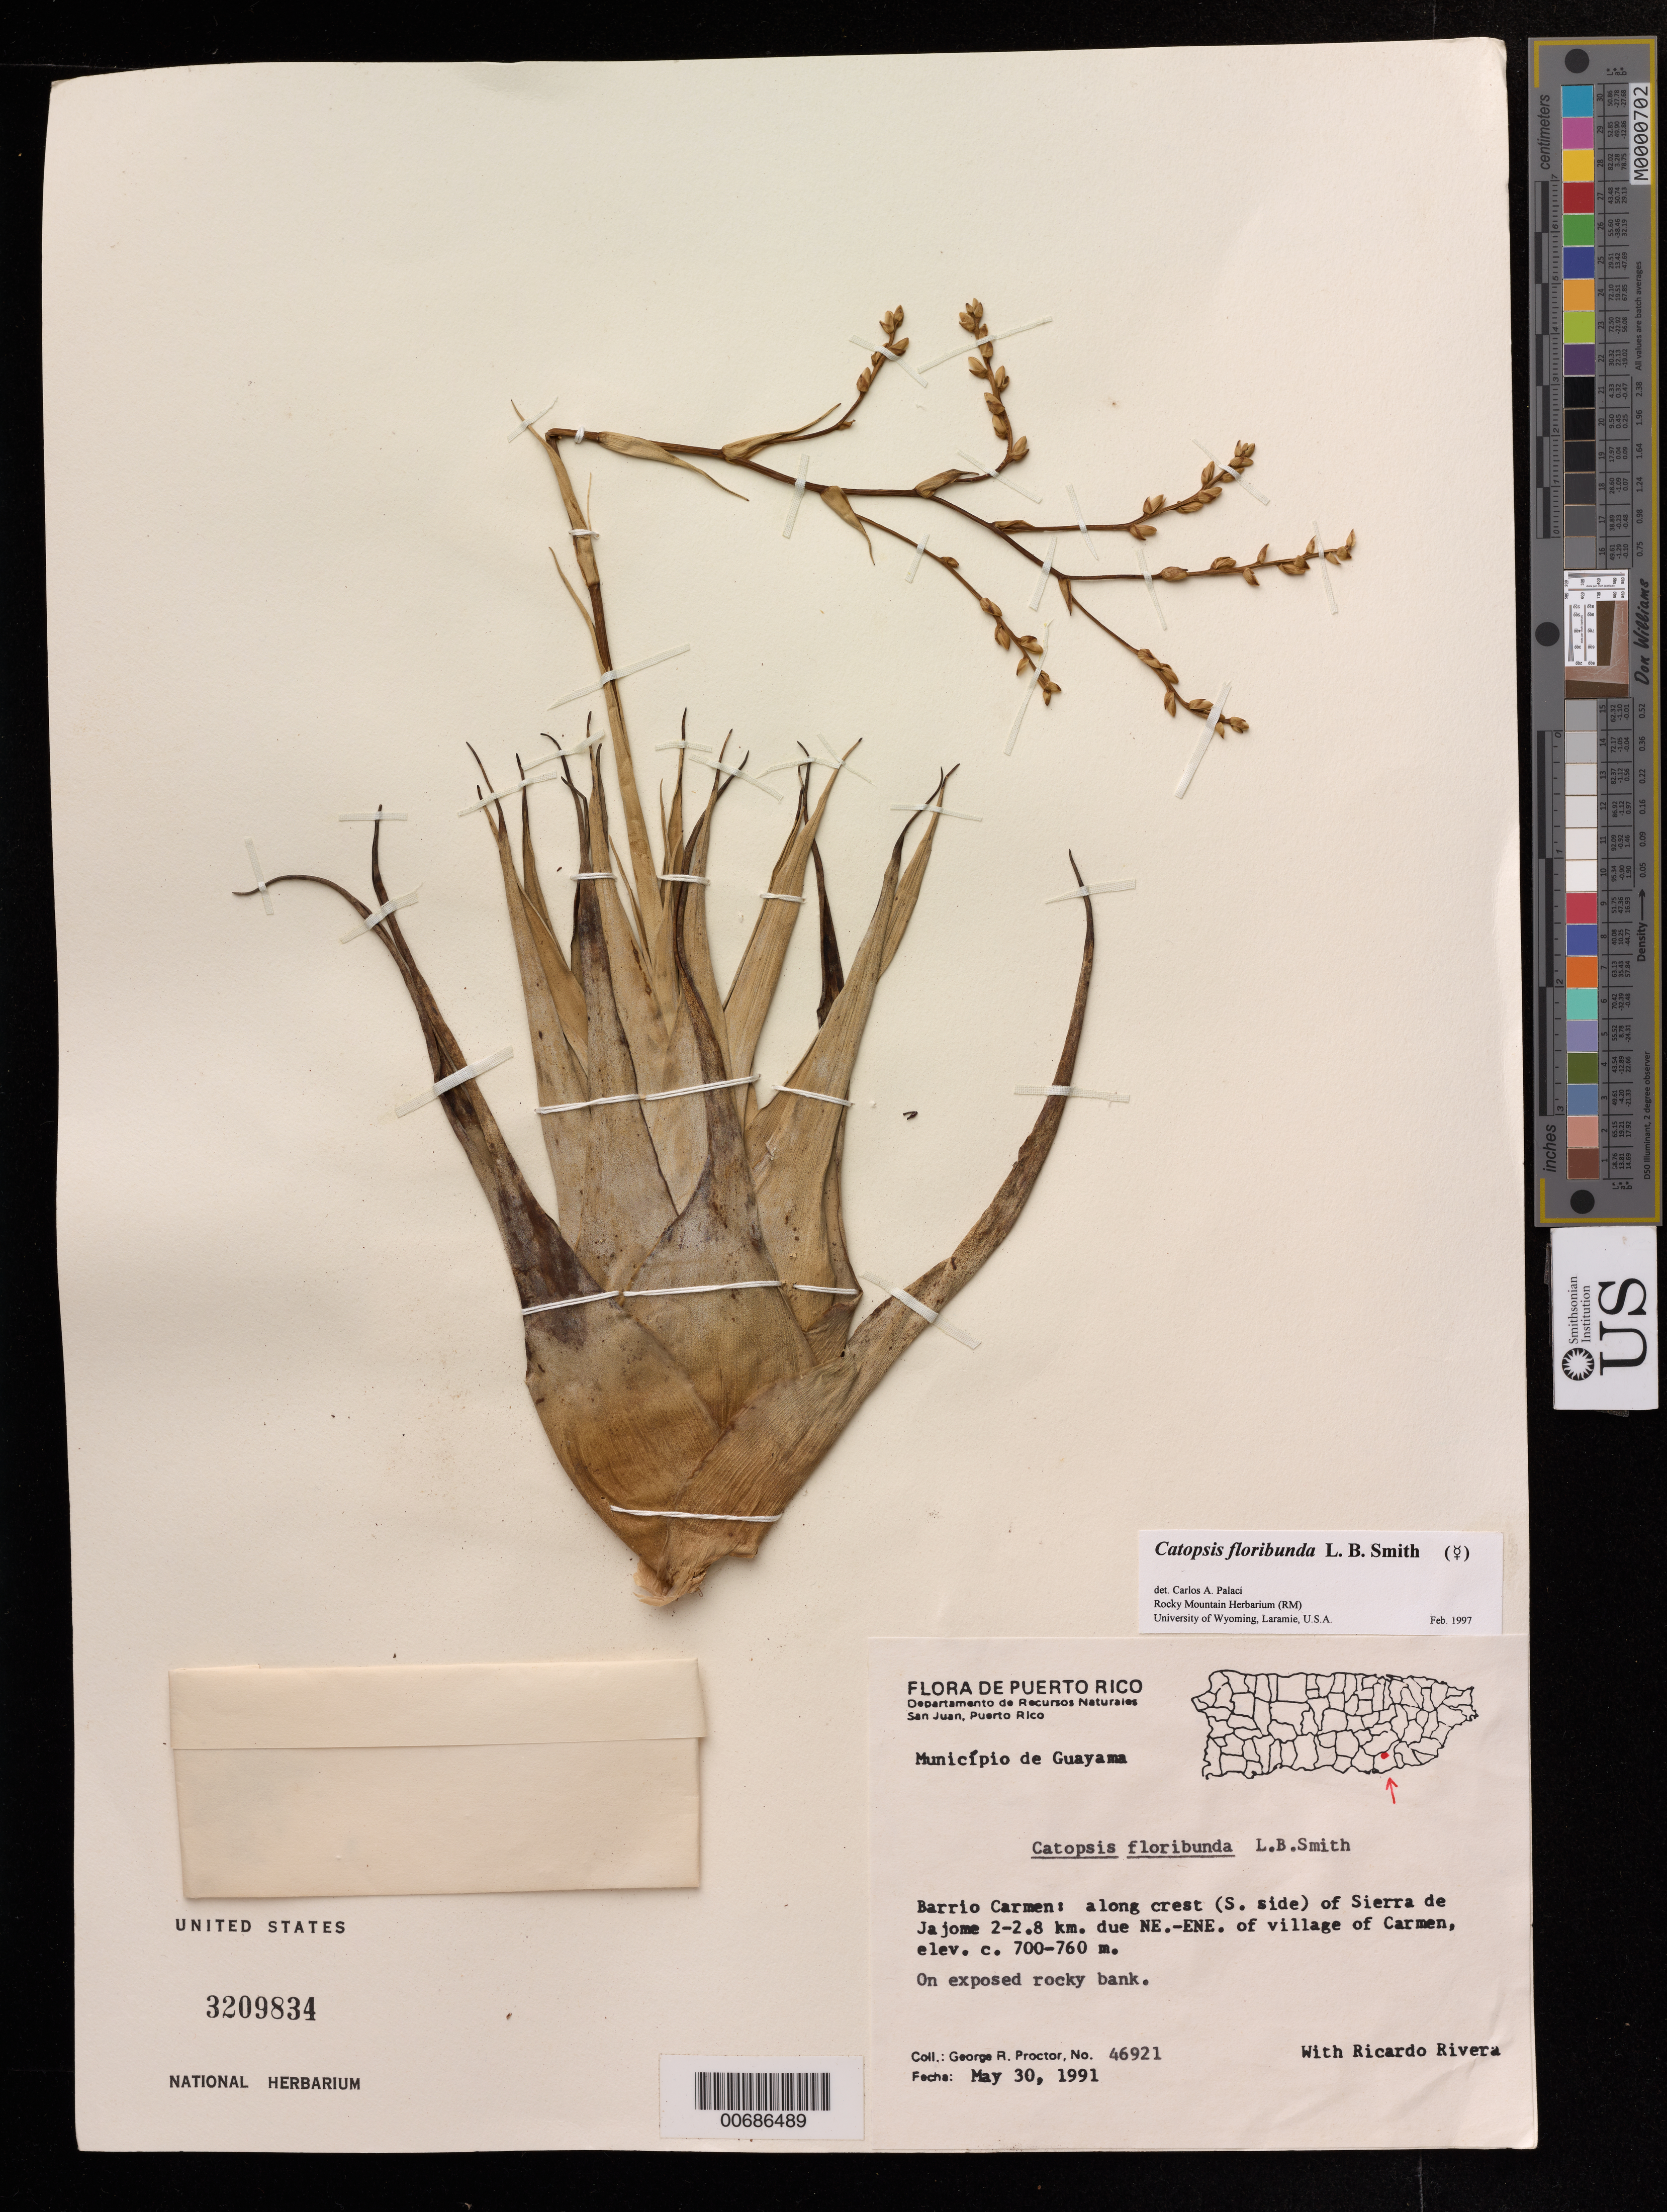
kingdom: Plantae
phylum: Tracheophyta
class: Liliopsida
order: Poales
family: Bromeliaceae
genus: Catopsis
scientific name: Catopsis floribunda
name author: L.B. Sm.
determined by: Palací, C. A., (RM), University of Wyoming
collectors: G. R. Proctor & R. Rivera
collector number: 46921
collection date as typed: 30 May 1991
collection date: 1991-05-30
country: Puerto Rico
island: Greater Antilles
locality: Município de Guayama; Barrio Carmen: along crest (S.side) of Sierra de Ja jome 2-2.8 km. Due NE-ENE of village of Carmen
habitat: On exposed rocky bank.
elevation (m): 700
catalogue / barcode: US 3209834